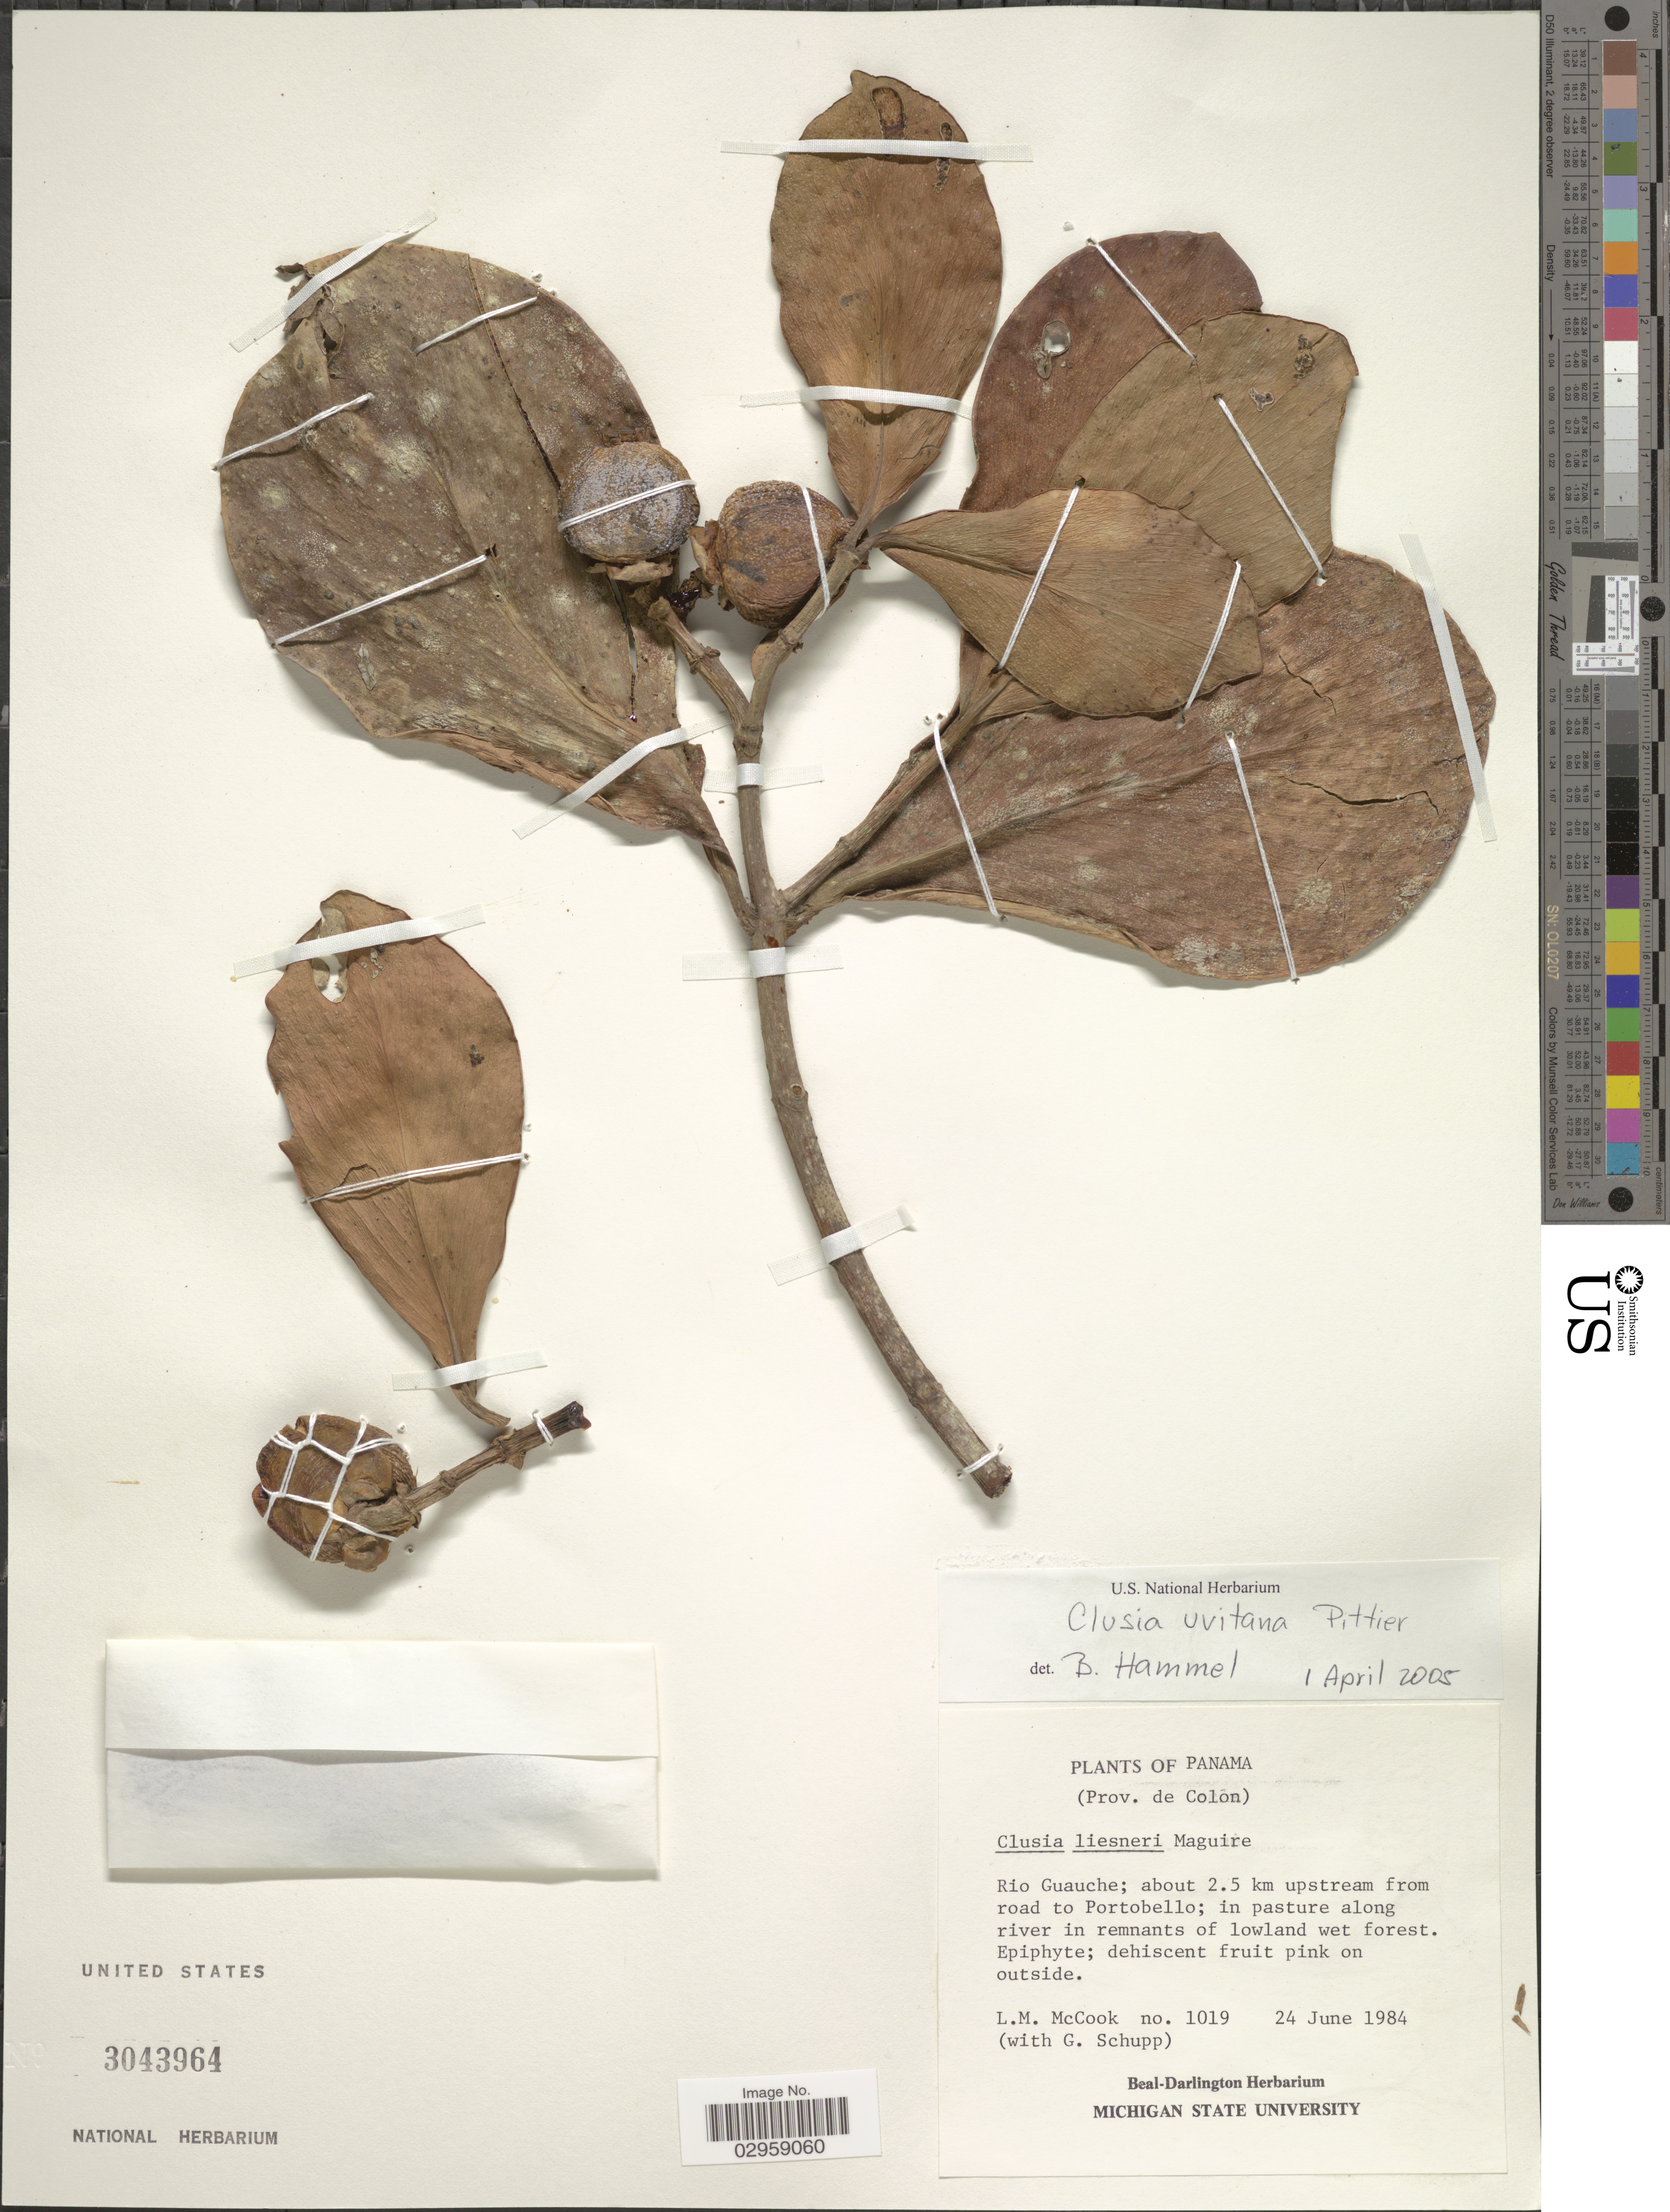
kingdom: Plantae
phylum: Tracheophyta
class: Magnoliopsida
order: Malpighiales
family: Clusiaceae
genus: Clusia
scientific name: Clusia uvitana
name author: Pittier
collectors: L. McCook & G. Schupp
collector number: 1019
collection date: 1984-06-24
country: Panama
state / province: Colón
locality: Rio Guauche; about 2.5 km upstream from road to Portobello.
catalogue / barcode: US 3043964